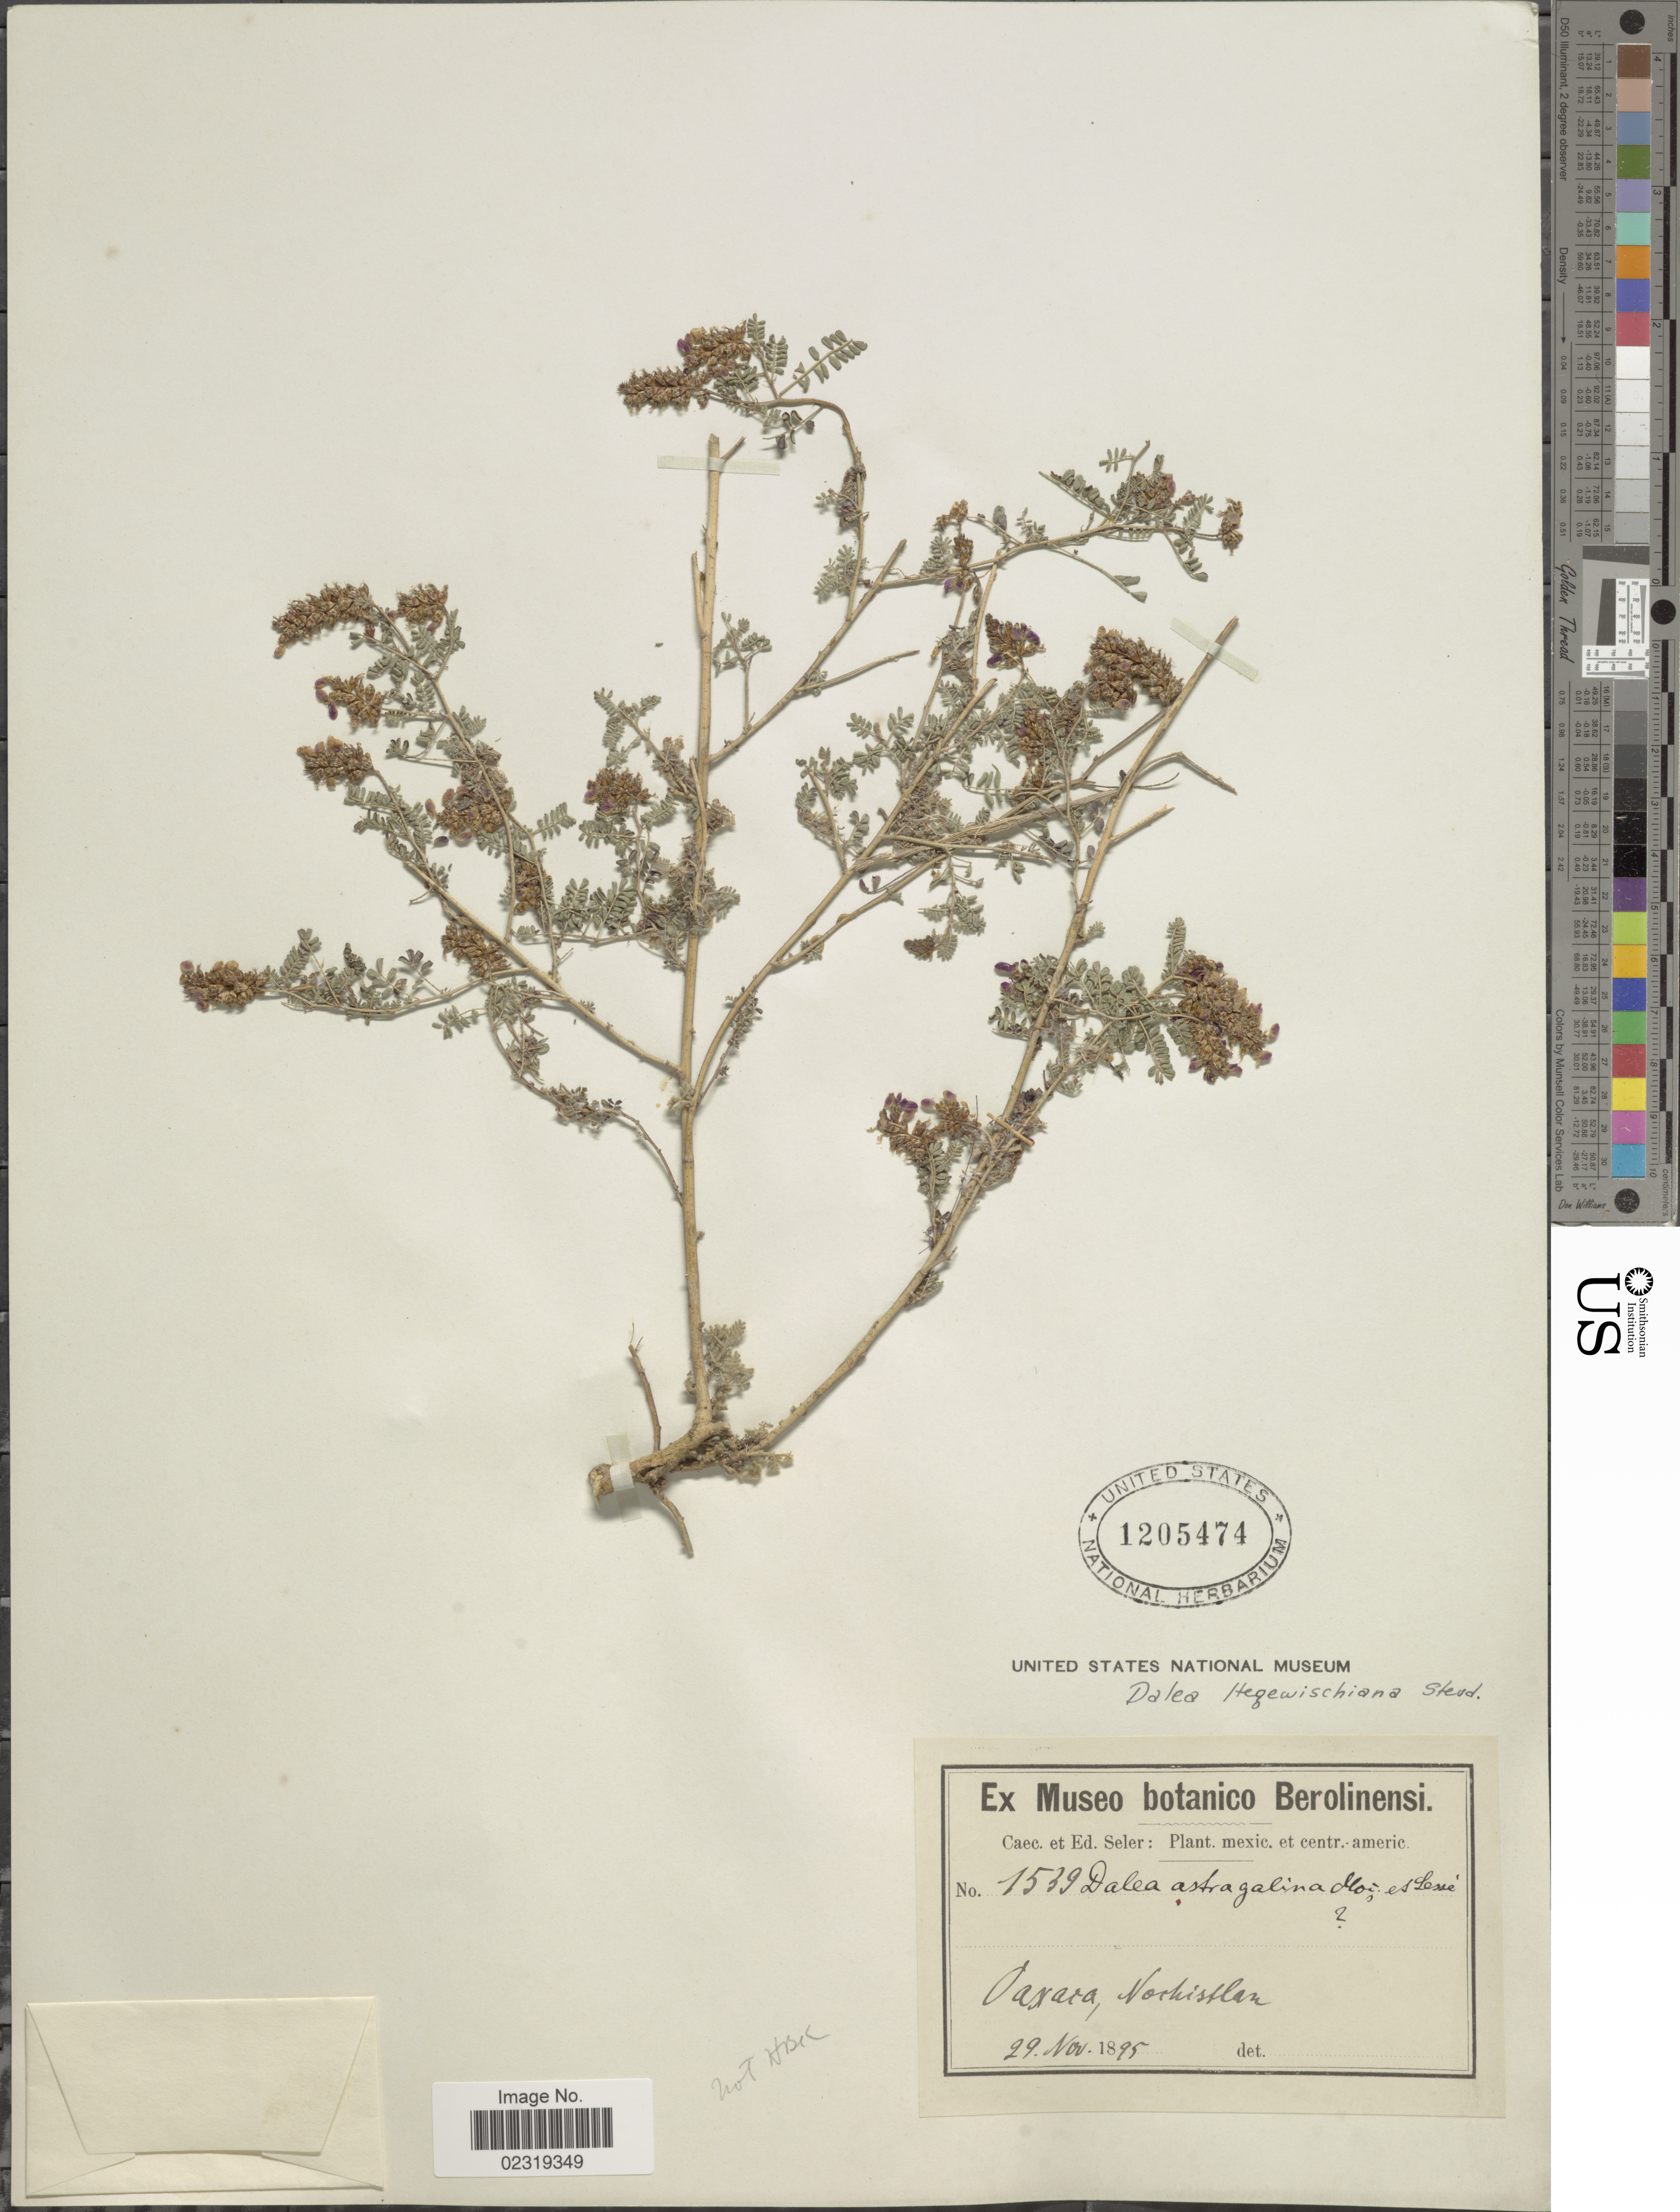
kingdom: Plantae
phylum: Tracheophyta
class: Magnoliopsida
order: Fabales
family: Fabaceae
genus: Dalea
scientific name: Dalea hegewischiana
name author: Steud.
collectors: ex Caec. et Ed Seler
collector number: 1539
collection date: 1895-11-29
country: Mexico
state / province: Oaxaca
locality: Nochistlan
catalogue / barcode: US 1205474